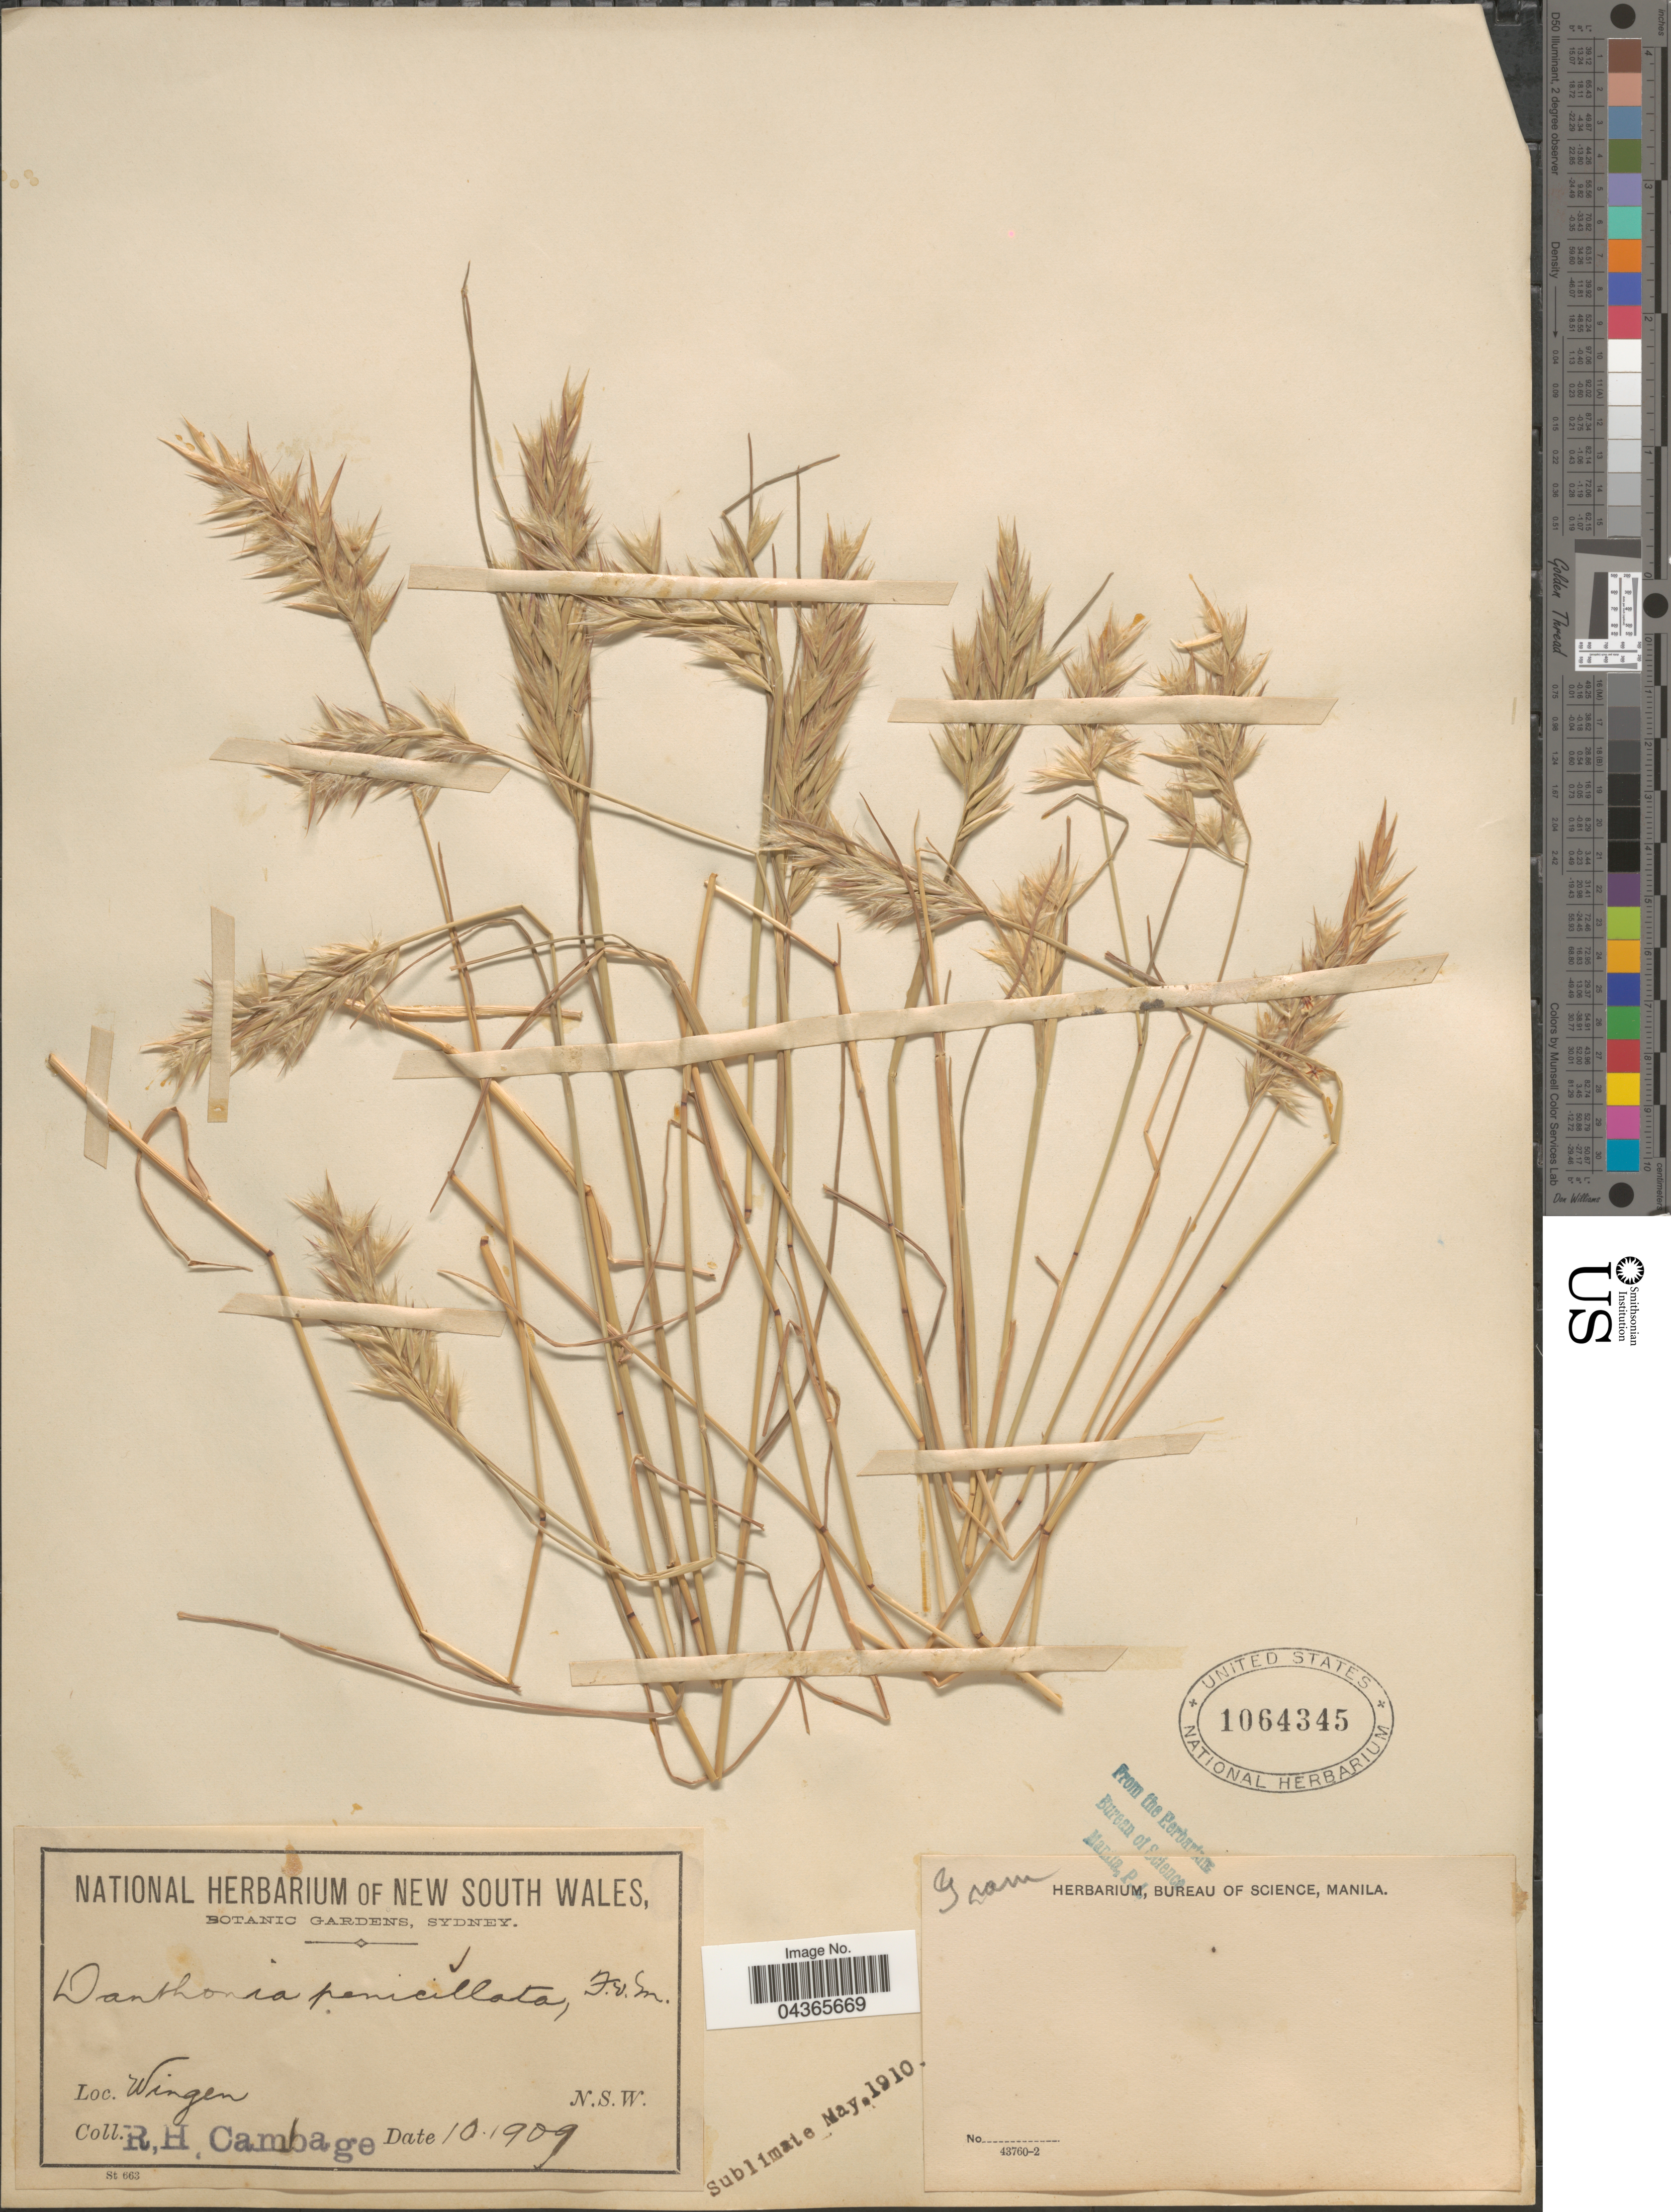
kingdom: Plantae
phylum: Tracheophyta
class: Liliopsida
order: Poales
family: Poaceae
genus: Rytidosperma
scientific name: Rytidosperma sp.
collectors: R. Cambage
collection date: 1909-10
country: Australia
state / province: New South Wales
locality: Wingen.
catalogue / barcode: US 1064345